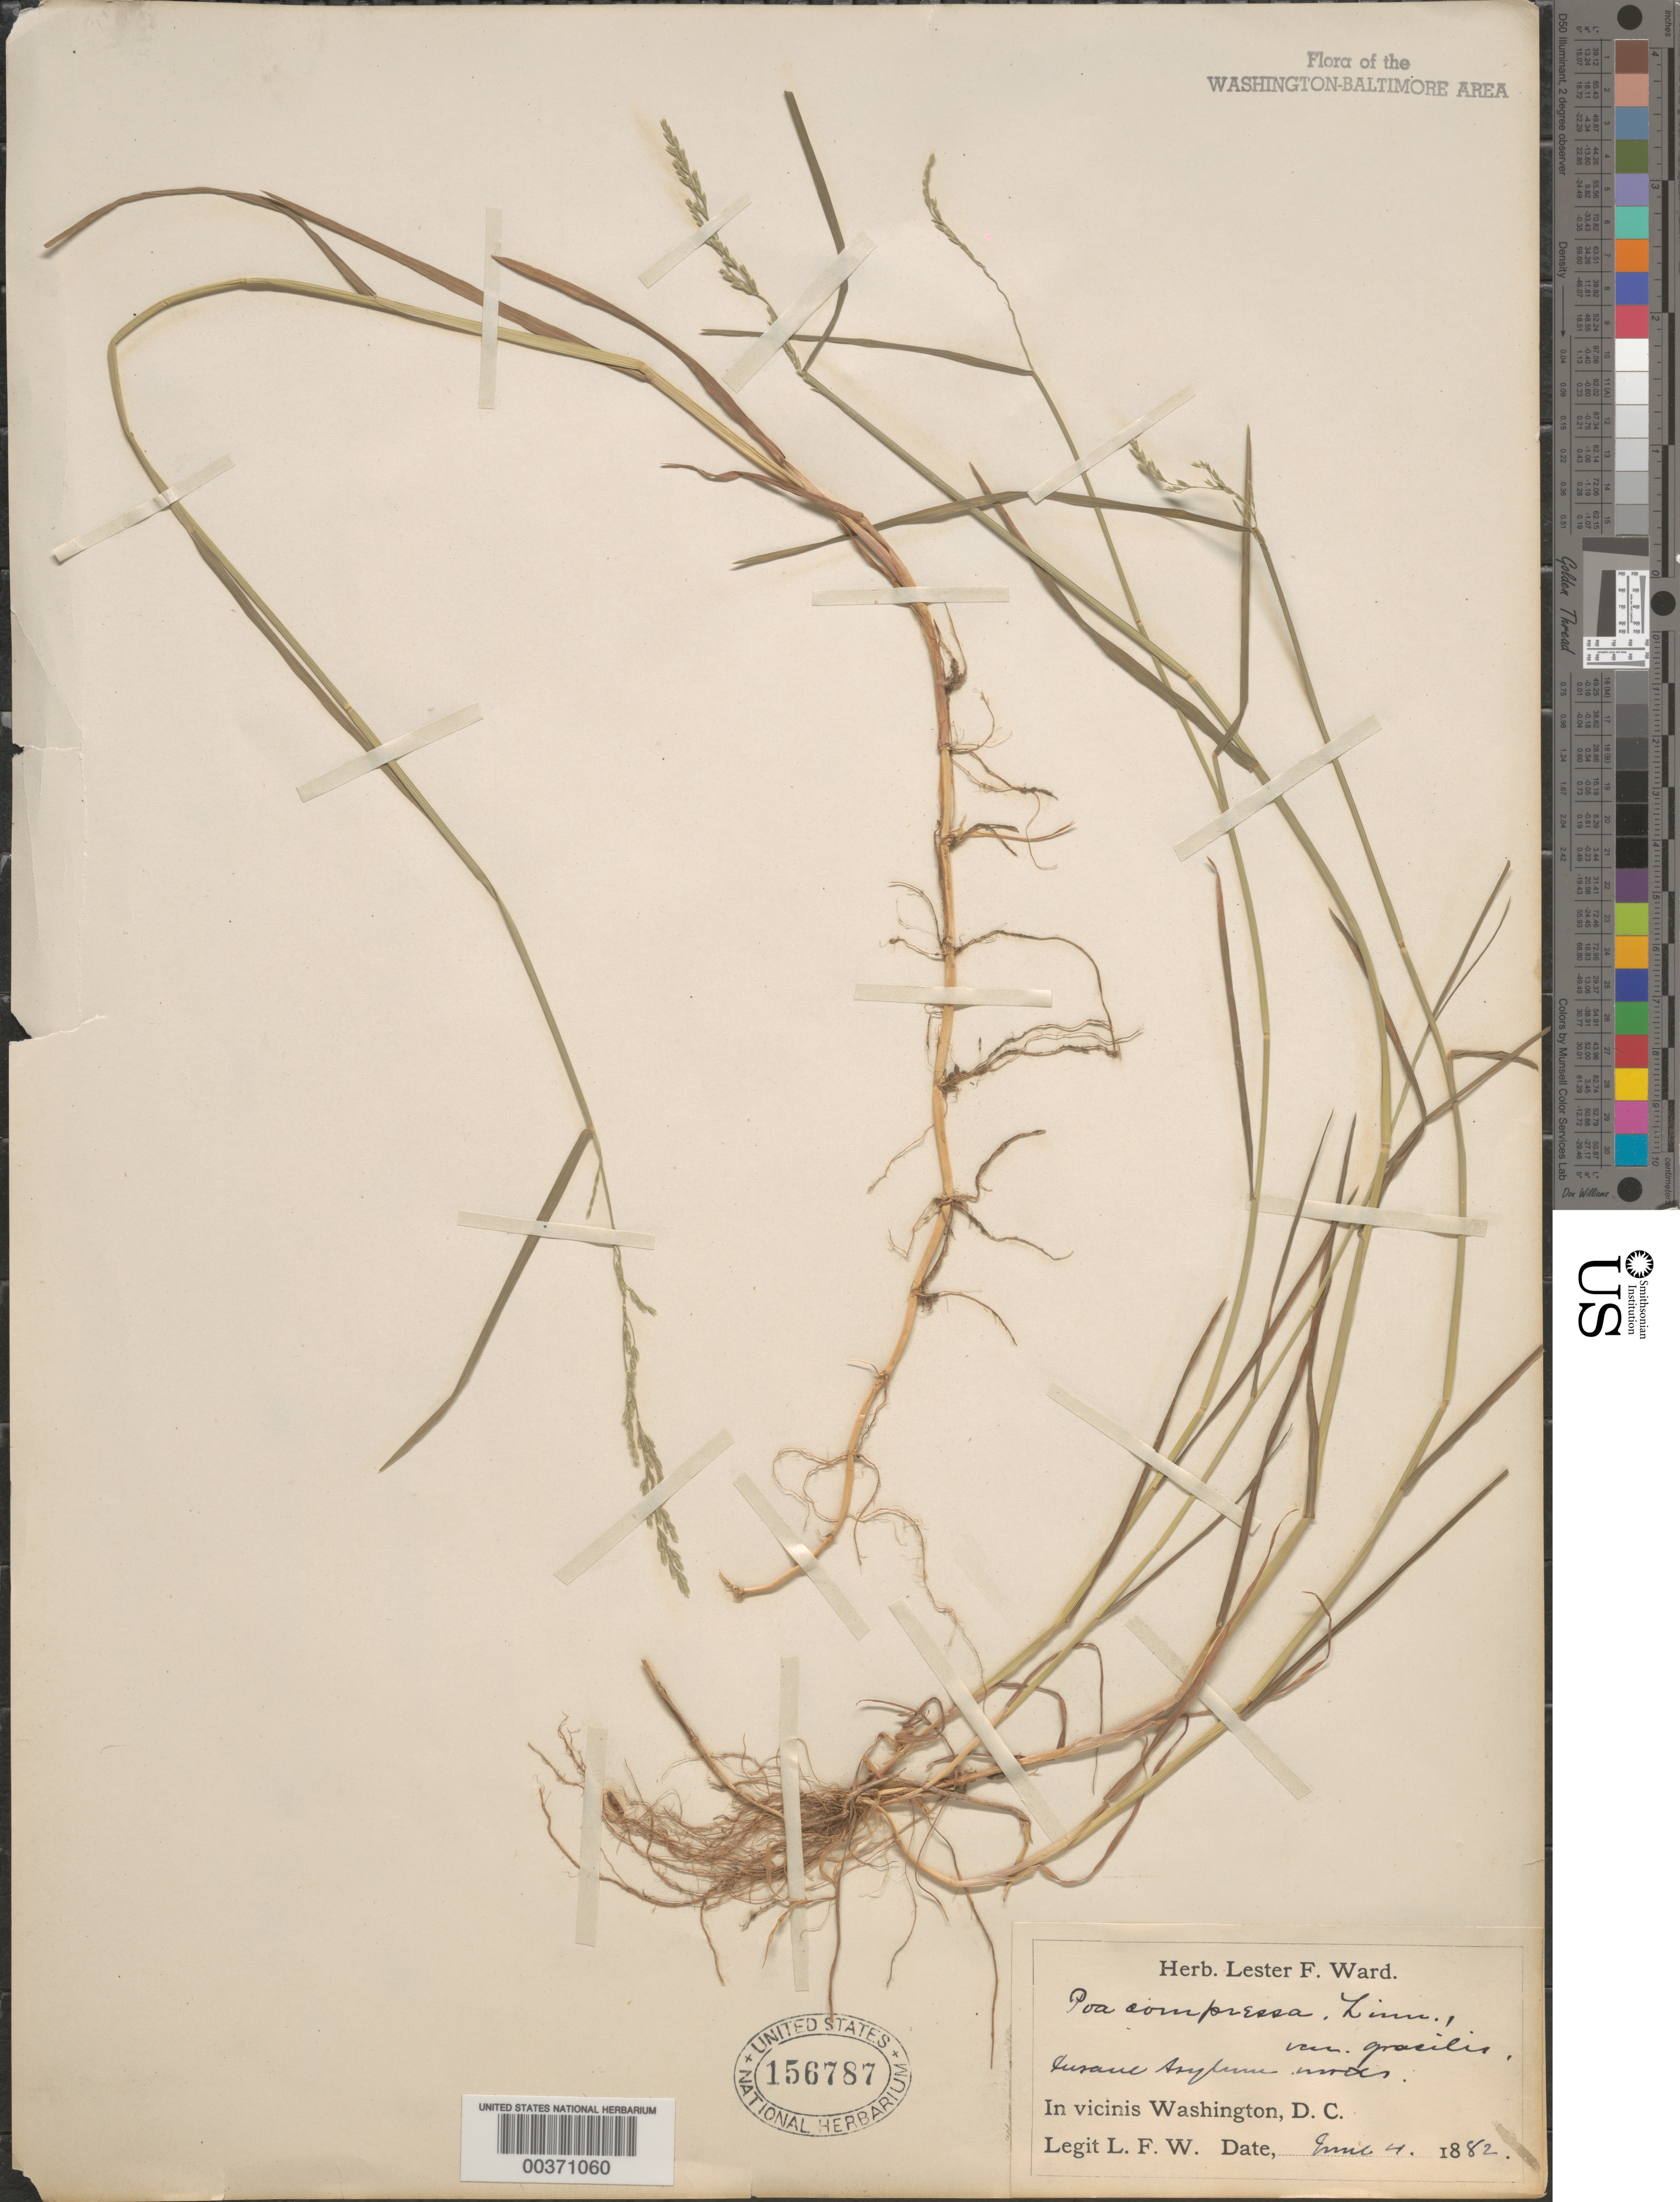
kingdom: Plantae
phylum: Tracheophyta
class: Liliopsida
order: Poales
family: Poaceae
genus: Poa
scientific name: Poa compressa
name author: L.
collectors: L. F. Ward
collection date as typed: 04 Jun 1882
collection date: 1882-06-04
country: United States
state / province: District of Columbia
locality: Insane Asylum Woods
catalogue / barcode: US 156787